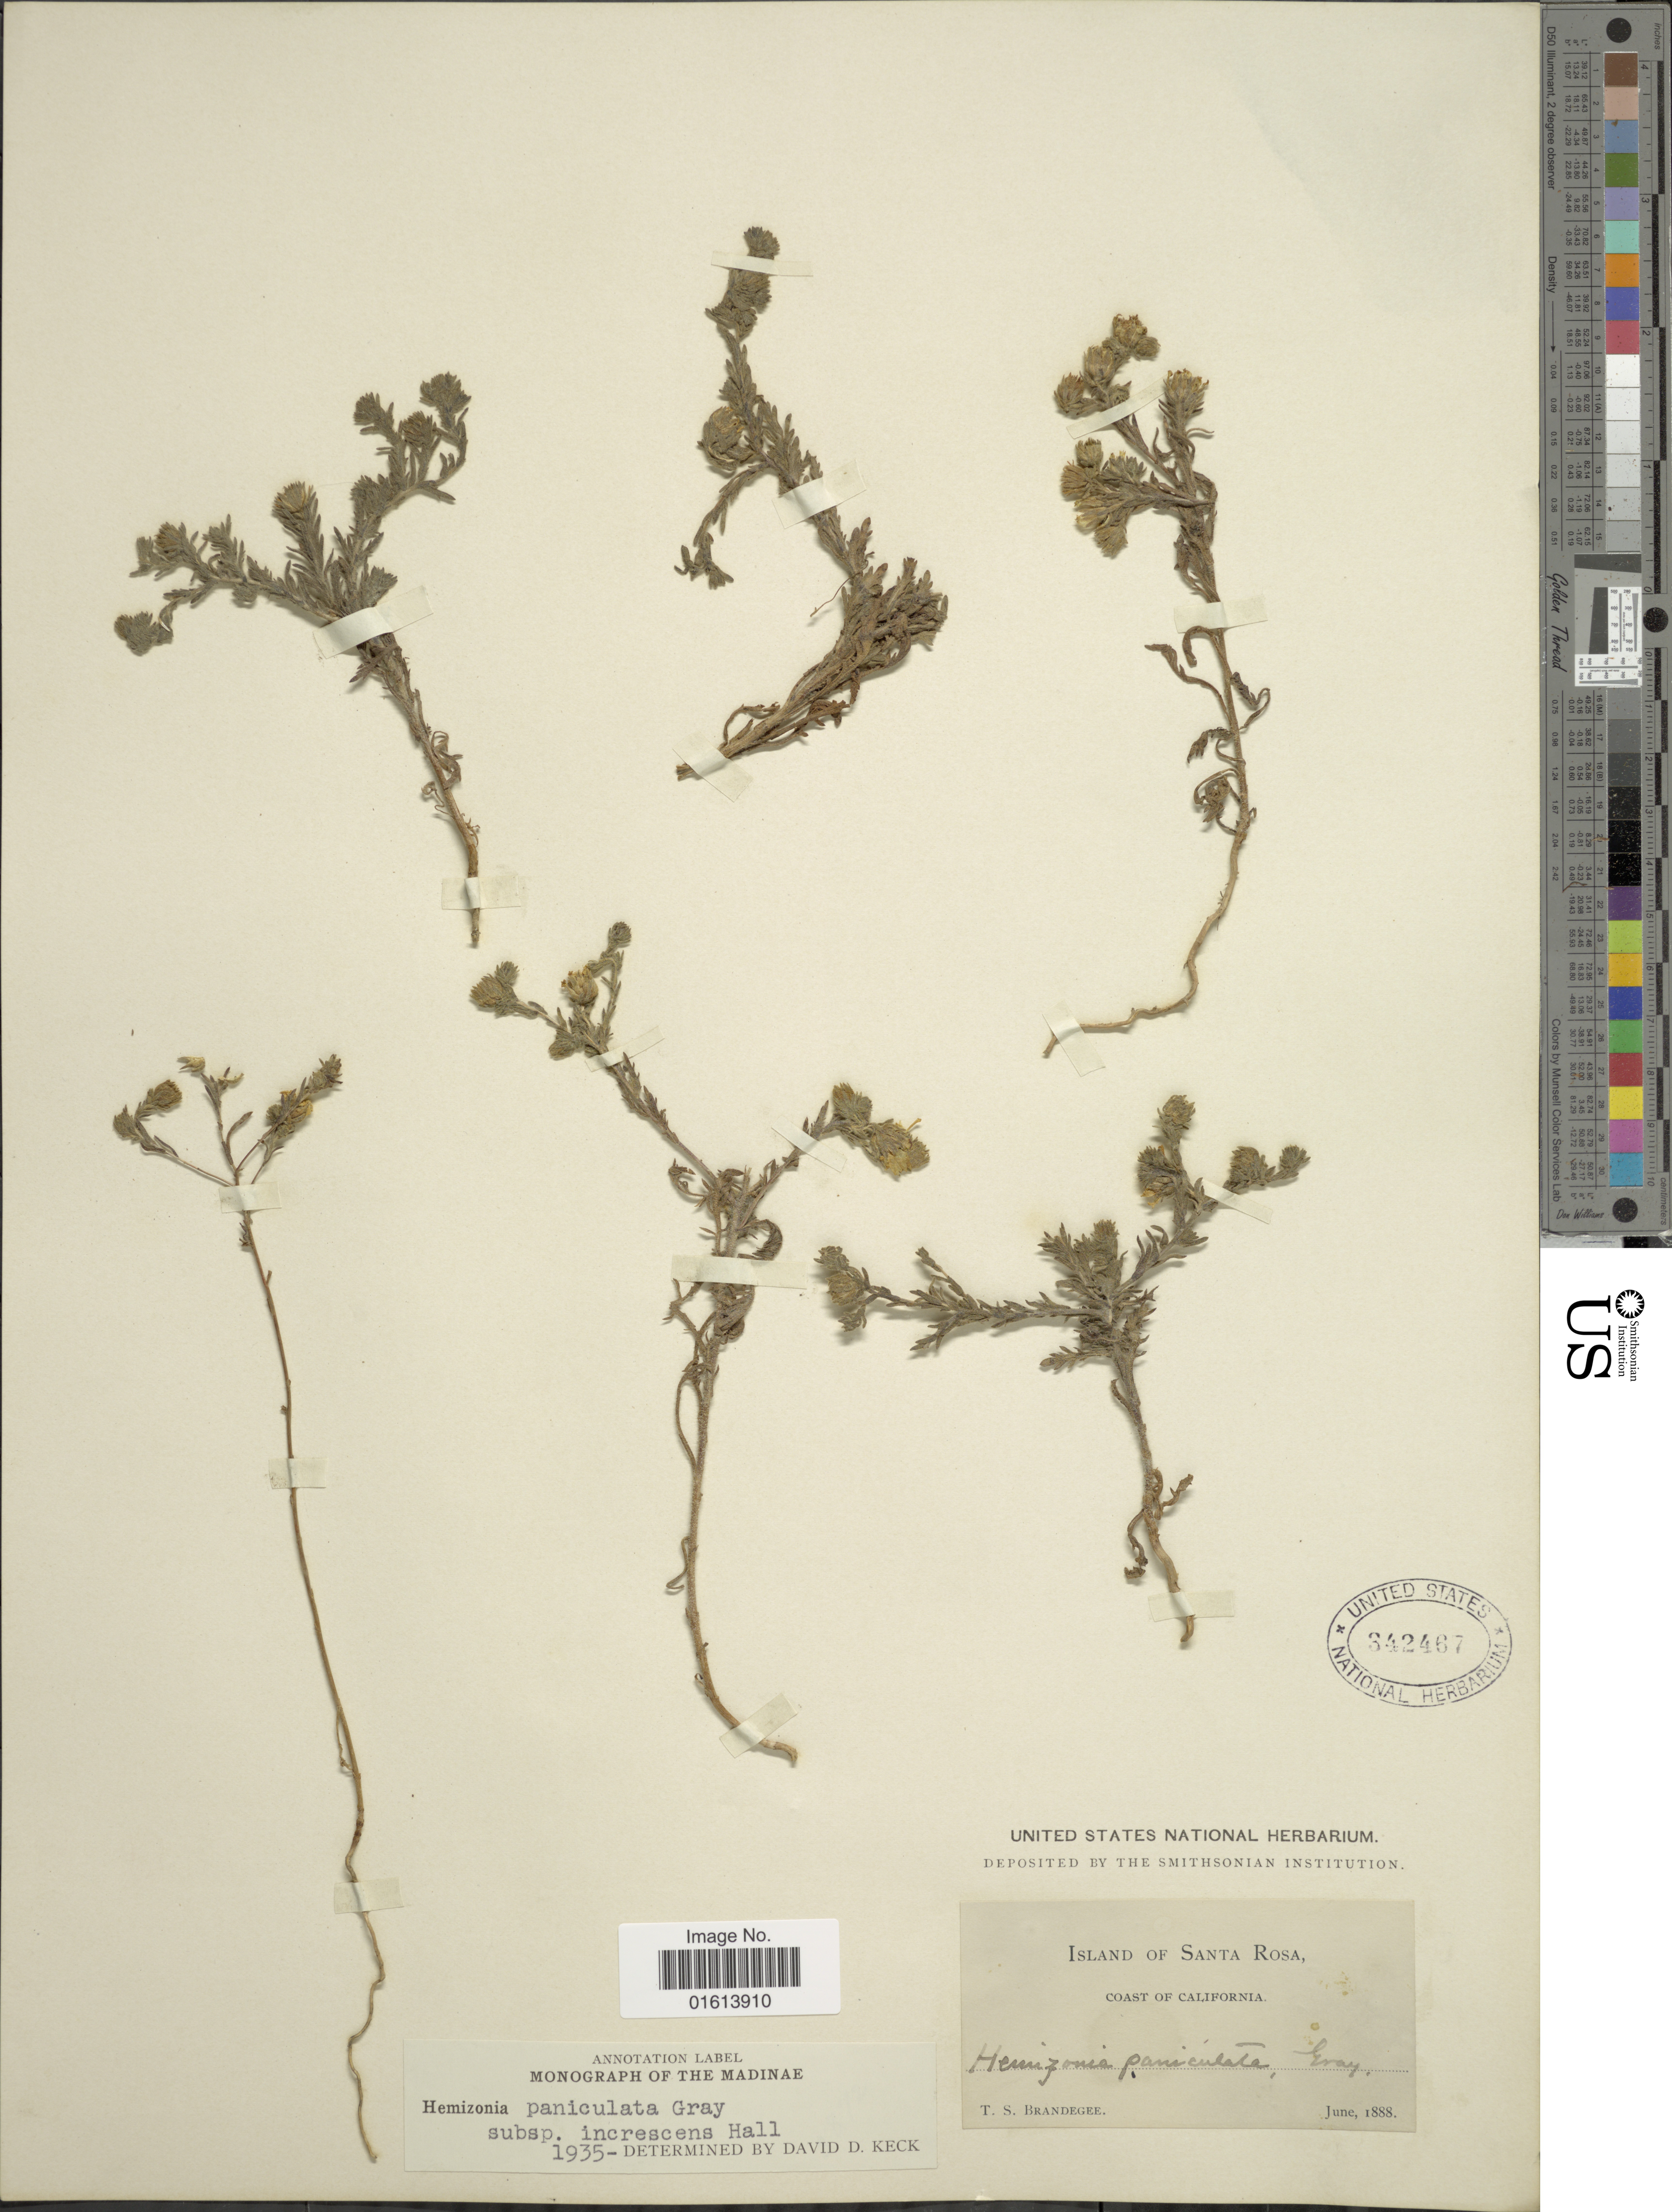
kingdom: Plantae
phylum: Tracheophyta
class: Magnoliopsida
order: Asterales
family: Asteraceae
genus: Deinandra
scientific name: Deinandra paniculata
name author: (A. Gray) Davidson & Moxley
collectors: T. S. Brandegee (herbarium)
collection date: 1888-06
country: United States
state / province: California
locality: Island of Santa Rosa. Coast California.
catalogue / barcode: US 342467